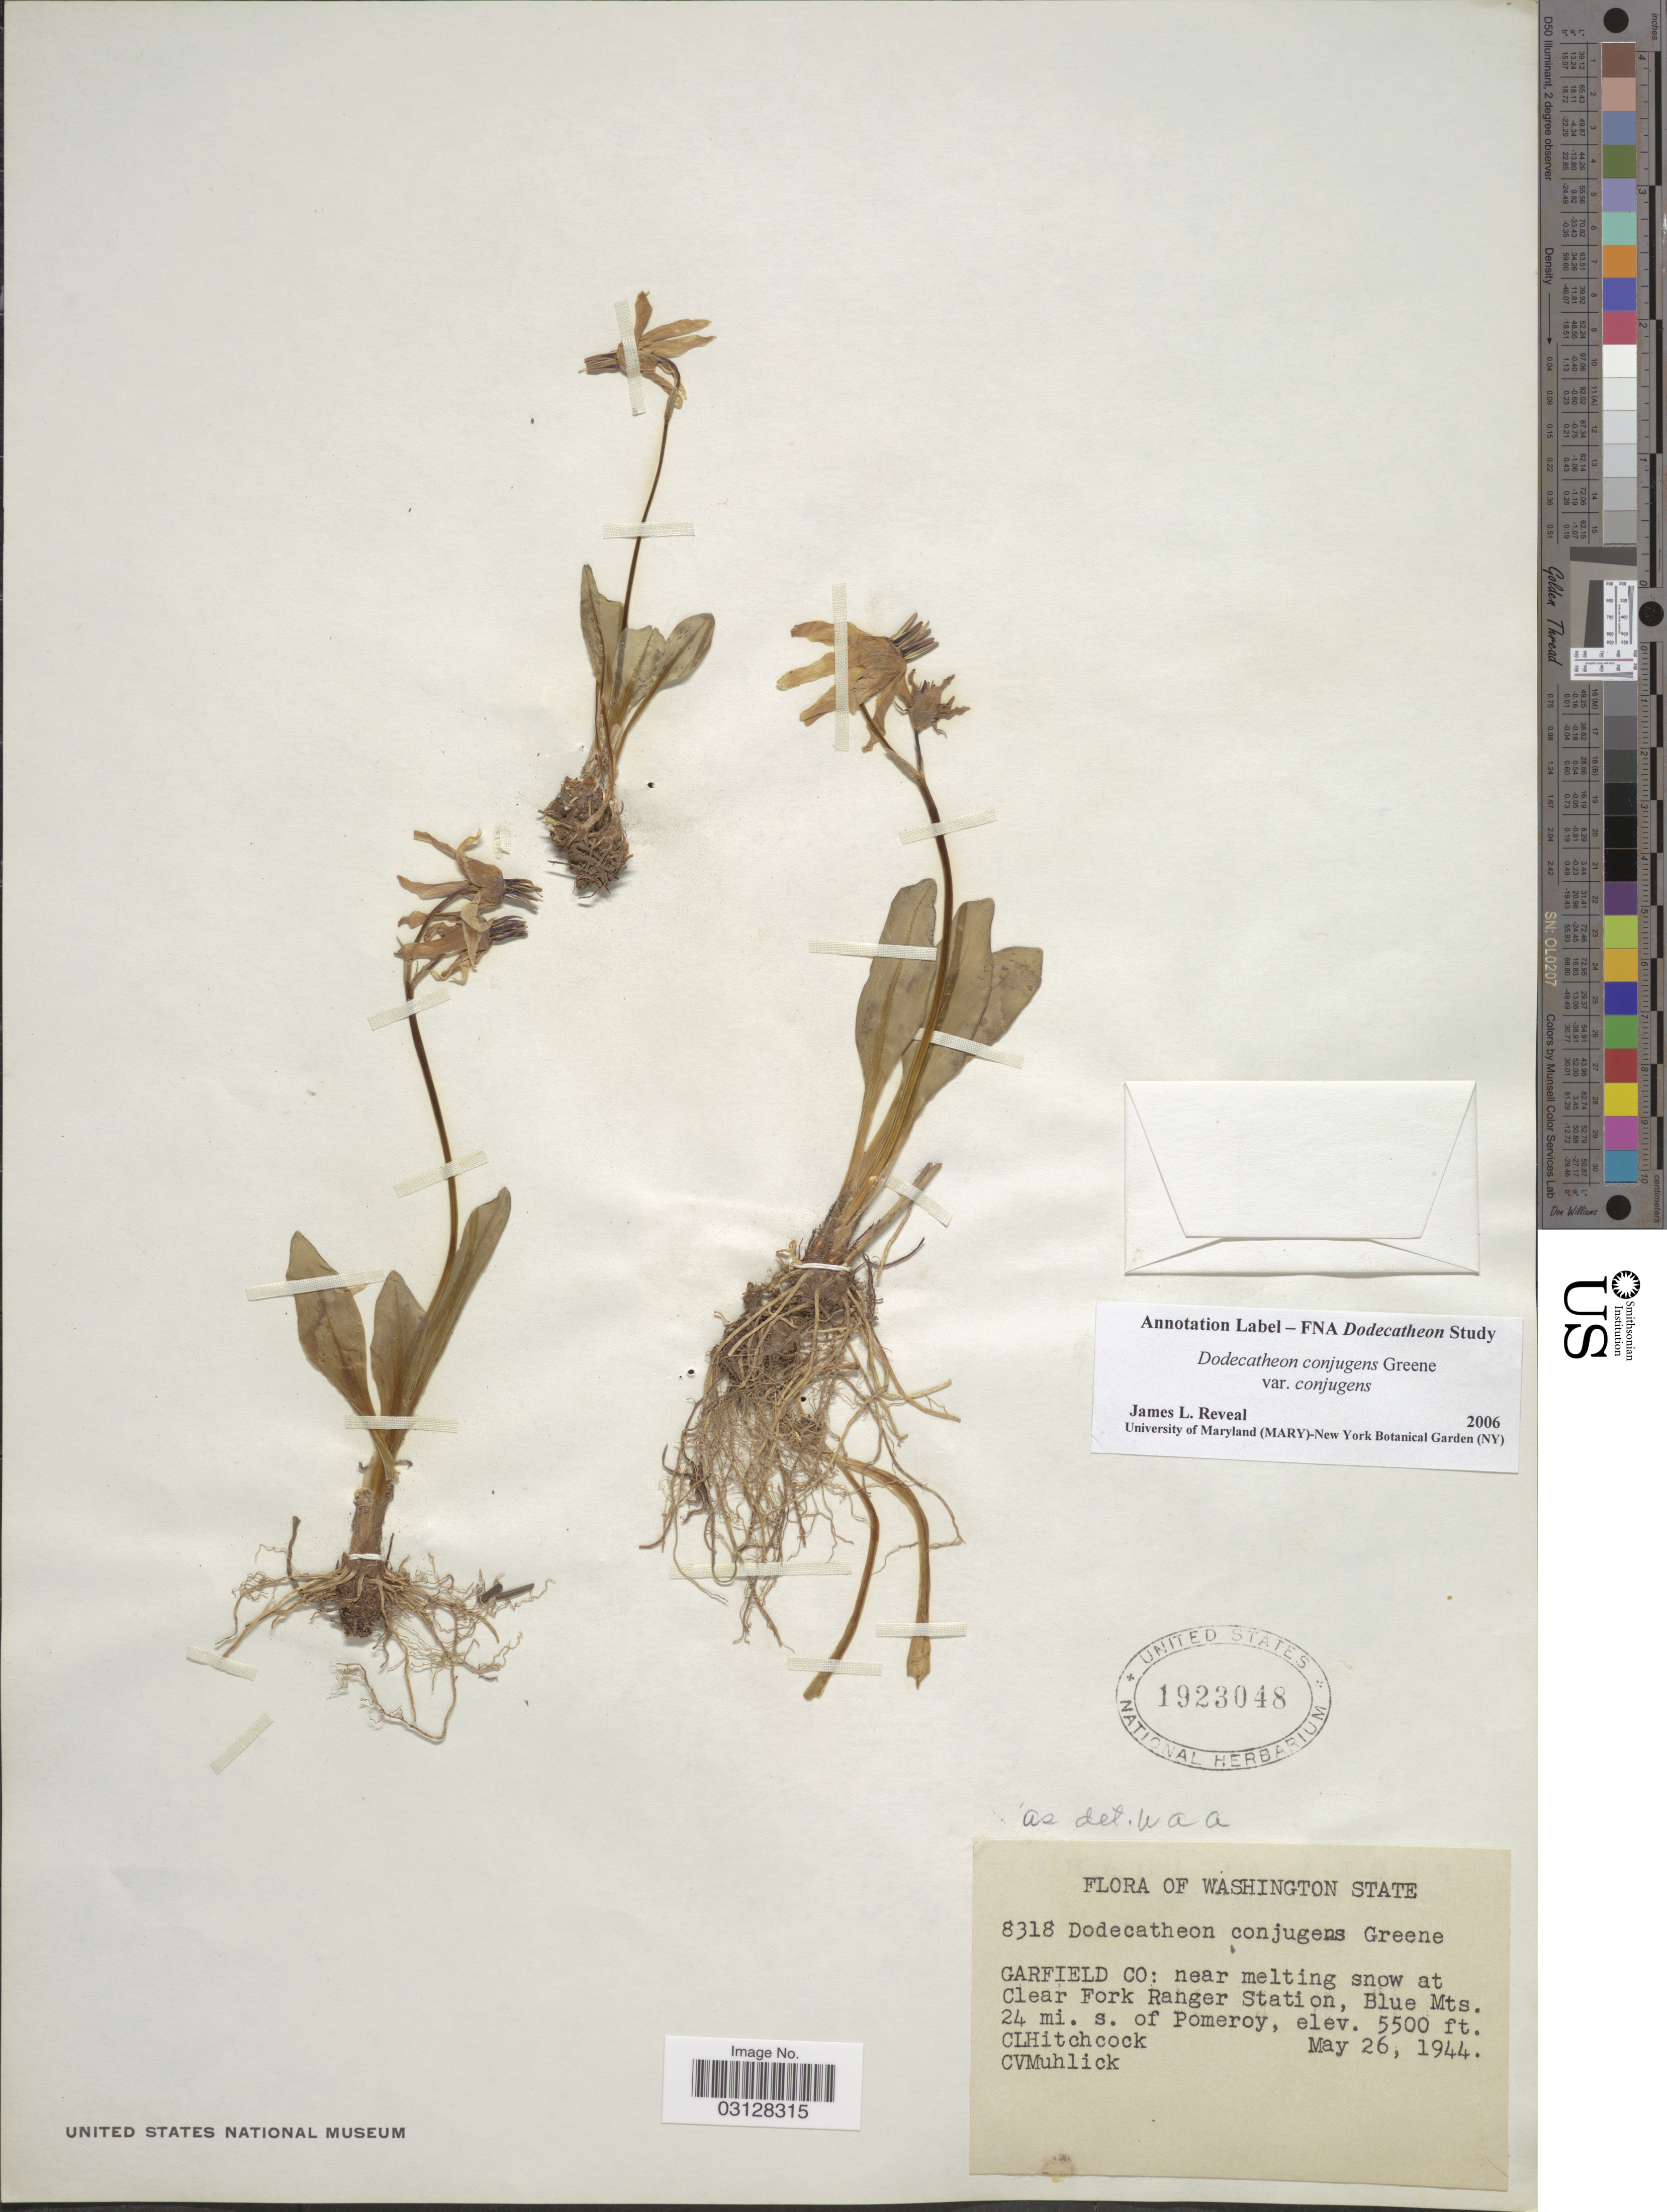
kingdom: Plantae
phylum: Tracheophyta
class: Magnoliopsida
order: Ericales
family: Primulaceae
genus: Dodecatheon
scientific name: Dodecatheon conjugens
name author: Greene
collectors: C. L. Hitchcock & C. V. Muhlick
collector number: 8318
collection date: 1944-05-26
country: United States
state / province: Washington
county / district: Garfield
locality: Garfield Co: near melting snow at Clear Fork Ranger Station, Blue Mts. 24 mi. s. of Pomeroy.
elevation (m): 1676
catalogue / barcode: US 1923048